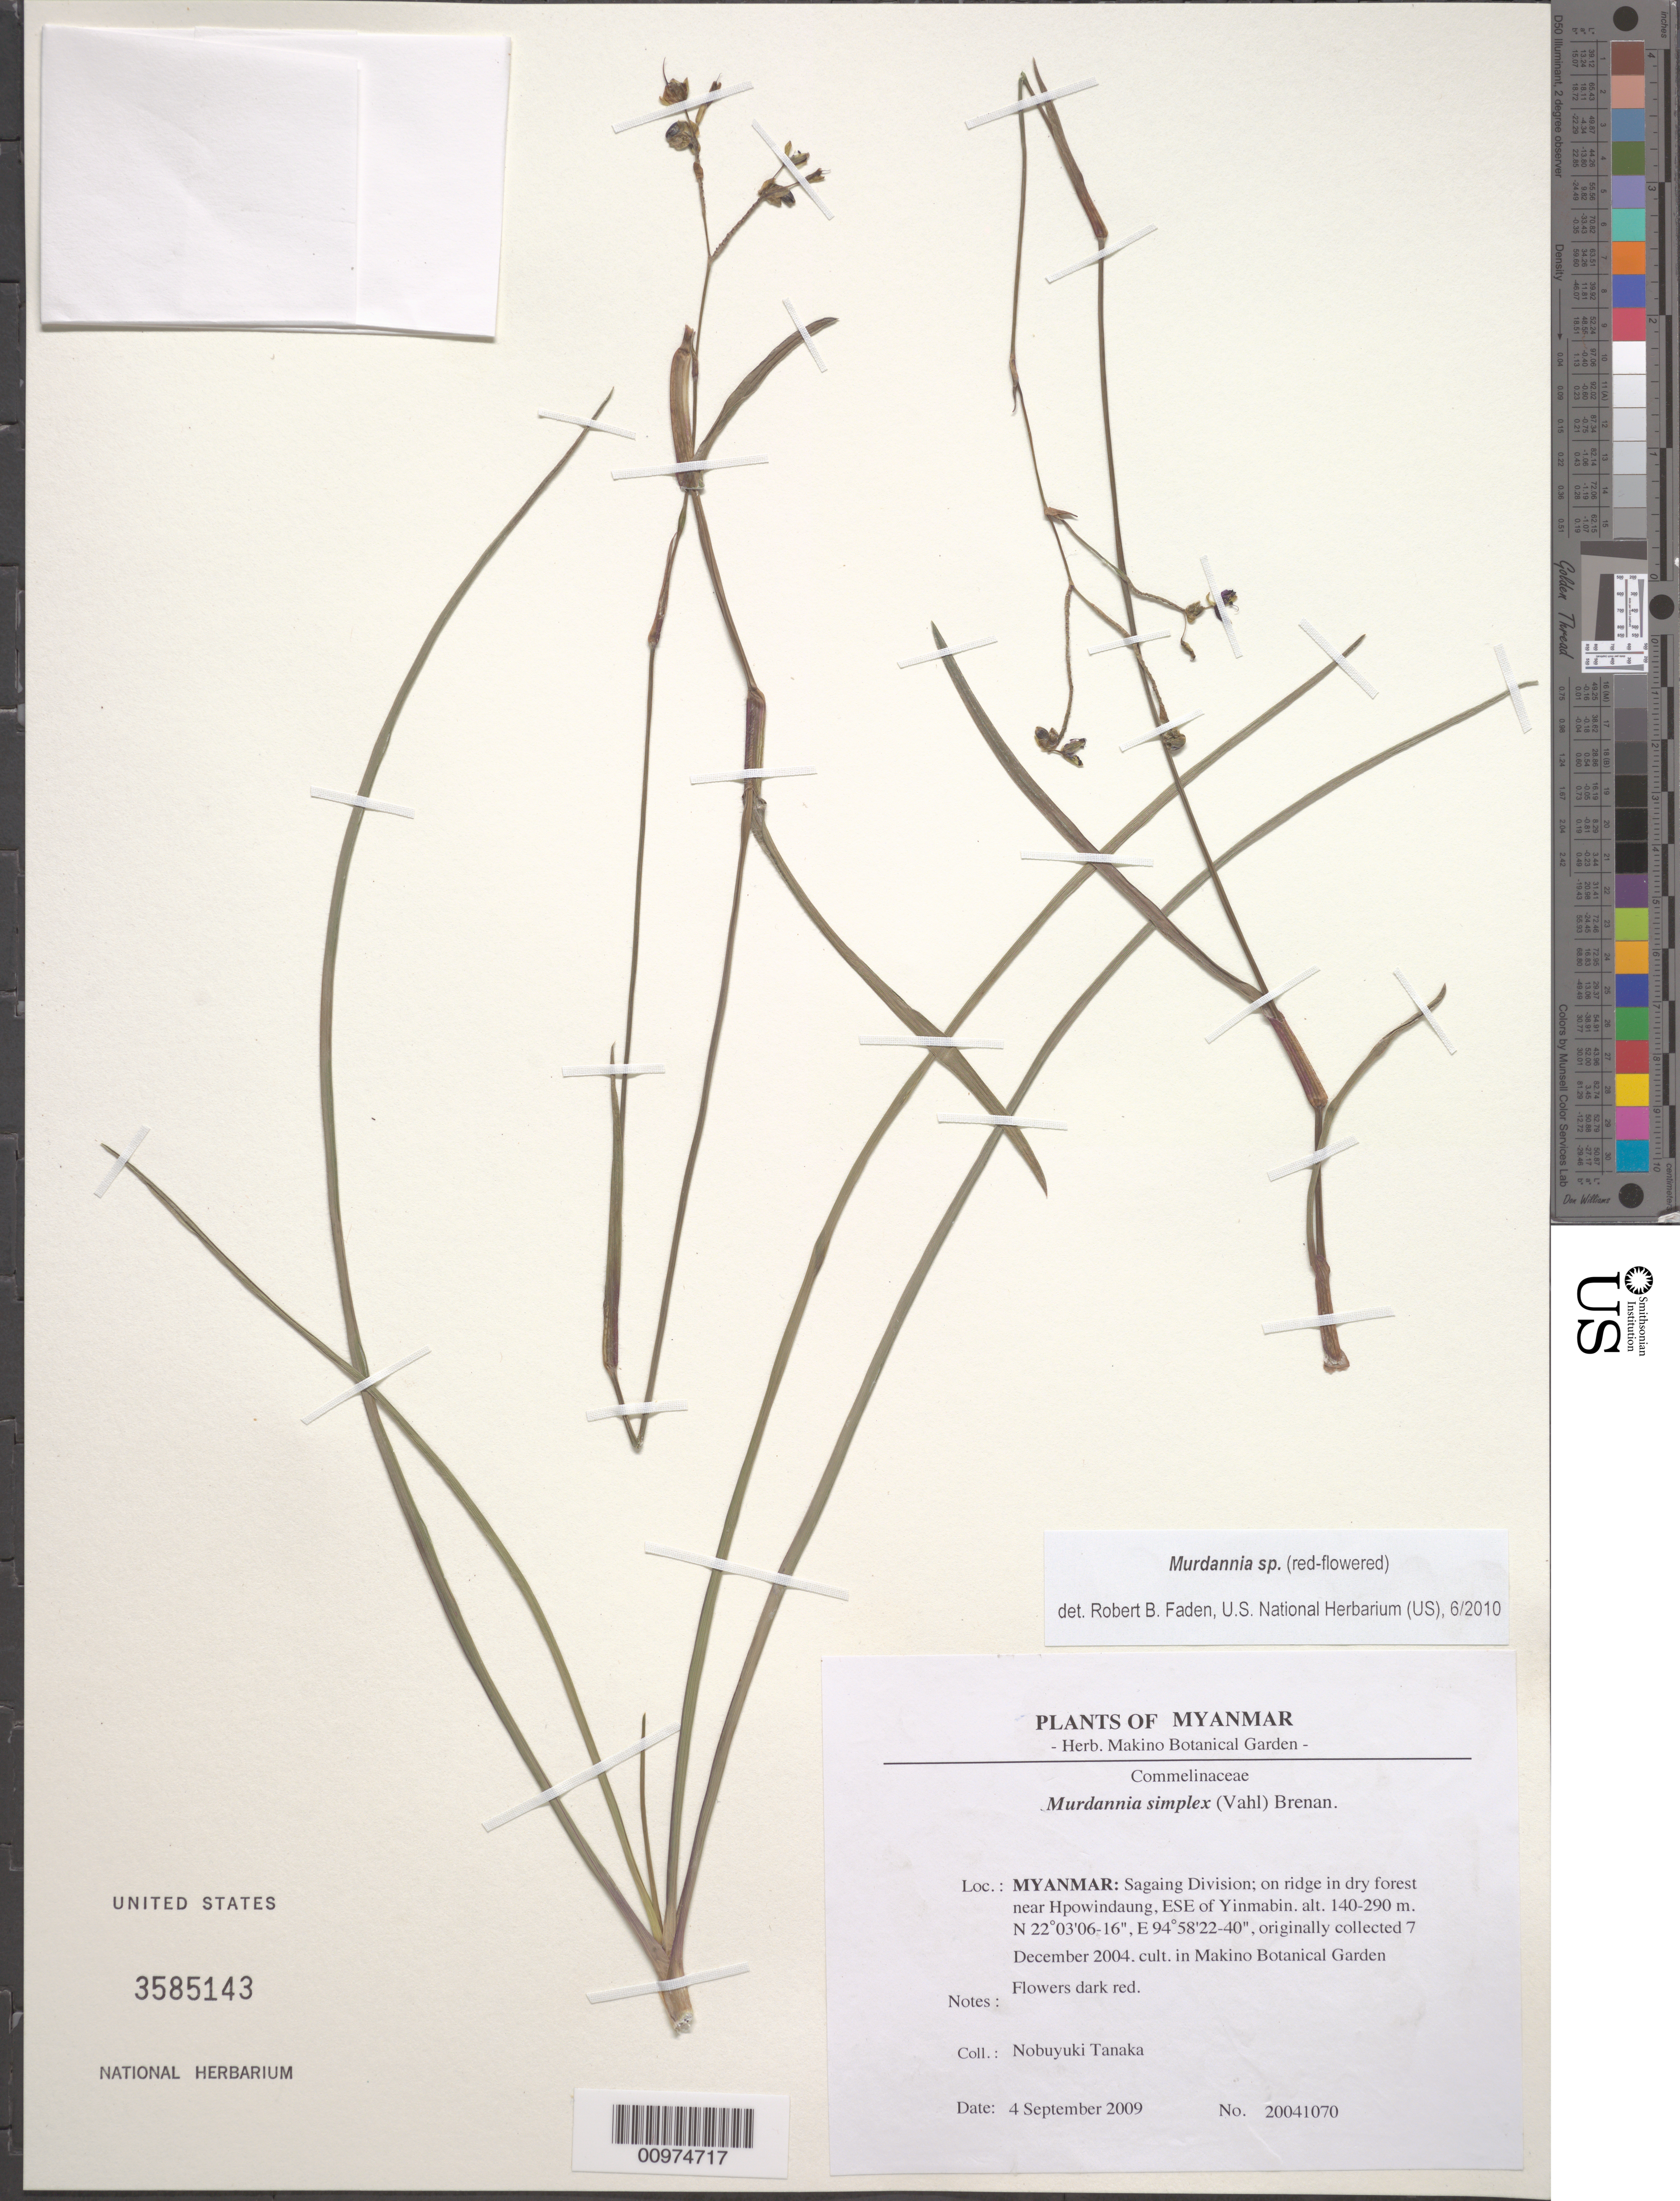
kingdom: Plantae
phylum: Tracheophyta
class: Liliopsida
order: Commelinales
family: Commelinaceae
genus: Murdannia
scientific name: Murdannia sp. (red-flowered)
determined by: Faden, Robert B., (US), Smithsonian Institution - National Museum of Natural History (UNITED STATES)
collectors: N. Tanaka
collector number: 20041070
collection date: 2009-09-04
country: Myanmar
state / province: Sagaing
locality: near Hpowindaung, ESE of Yinmabin.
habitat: on ridge in dry forest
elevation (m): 140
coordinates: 22 03 06 16 n, 94 58 22 40 e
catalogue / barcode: US 3585143